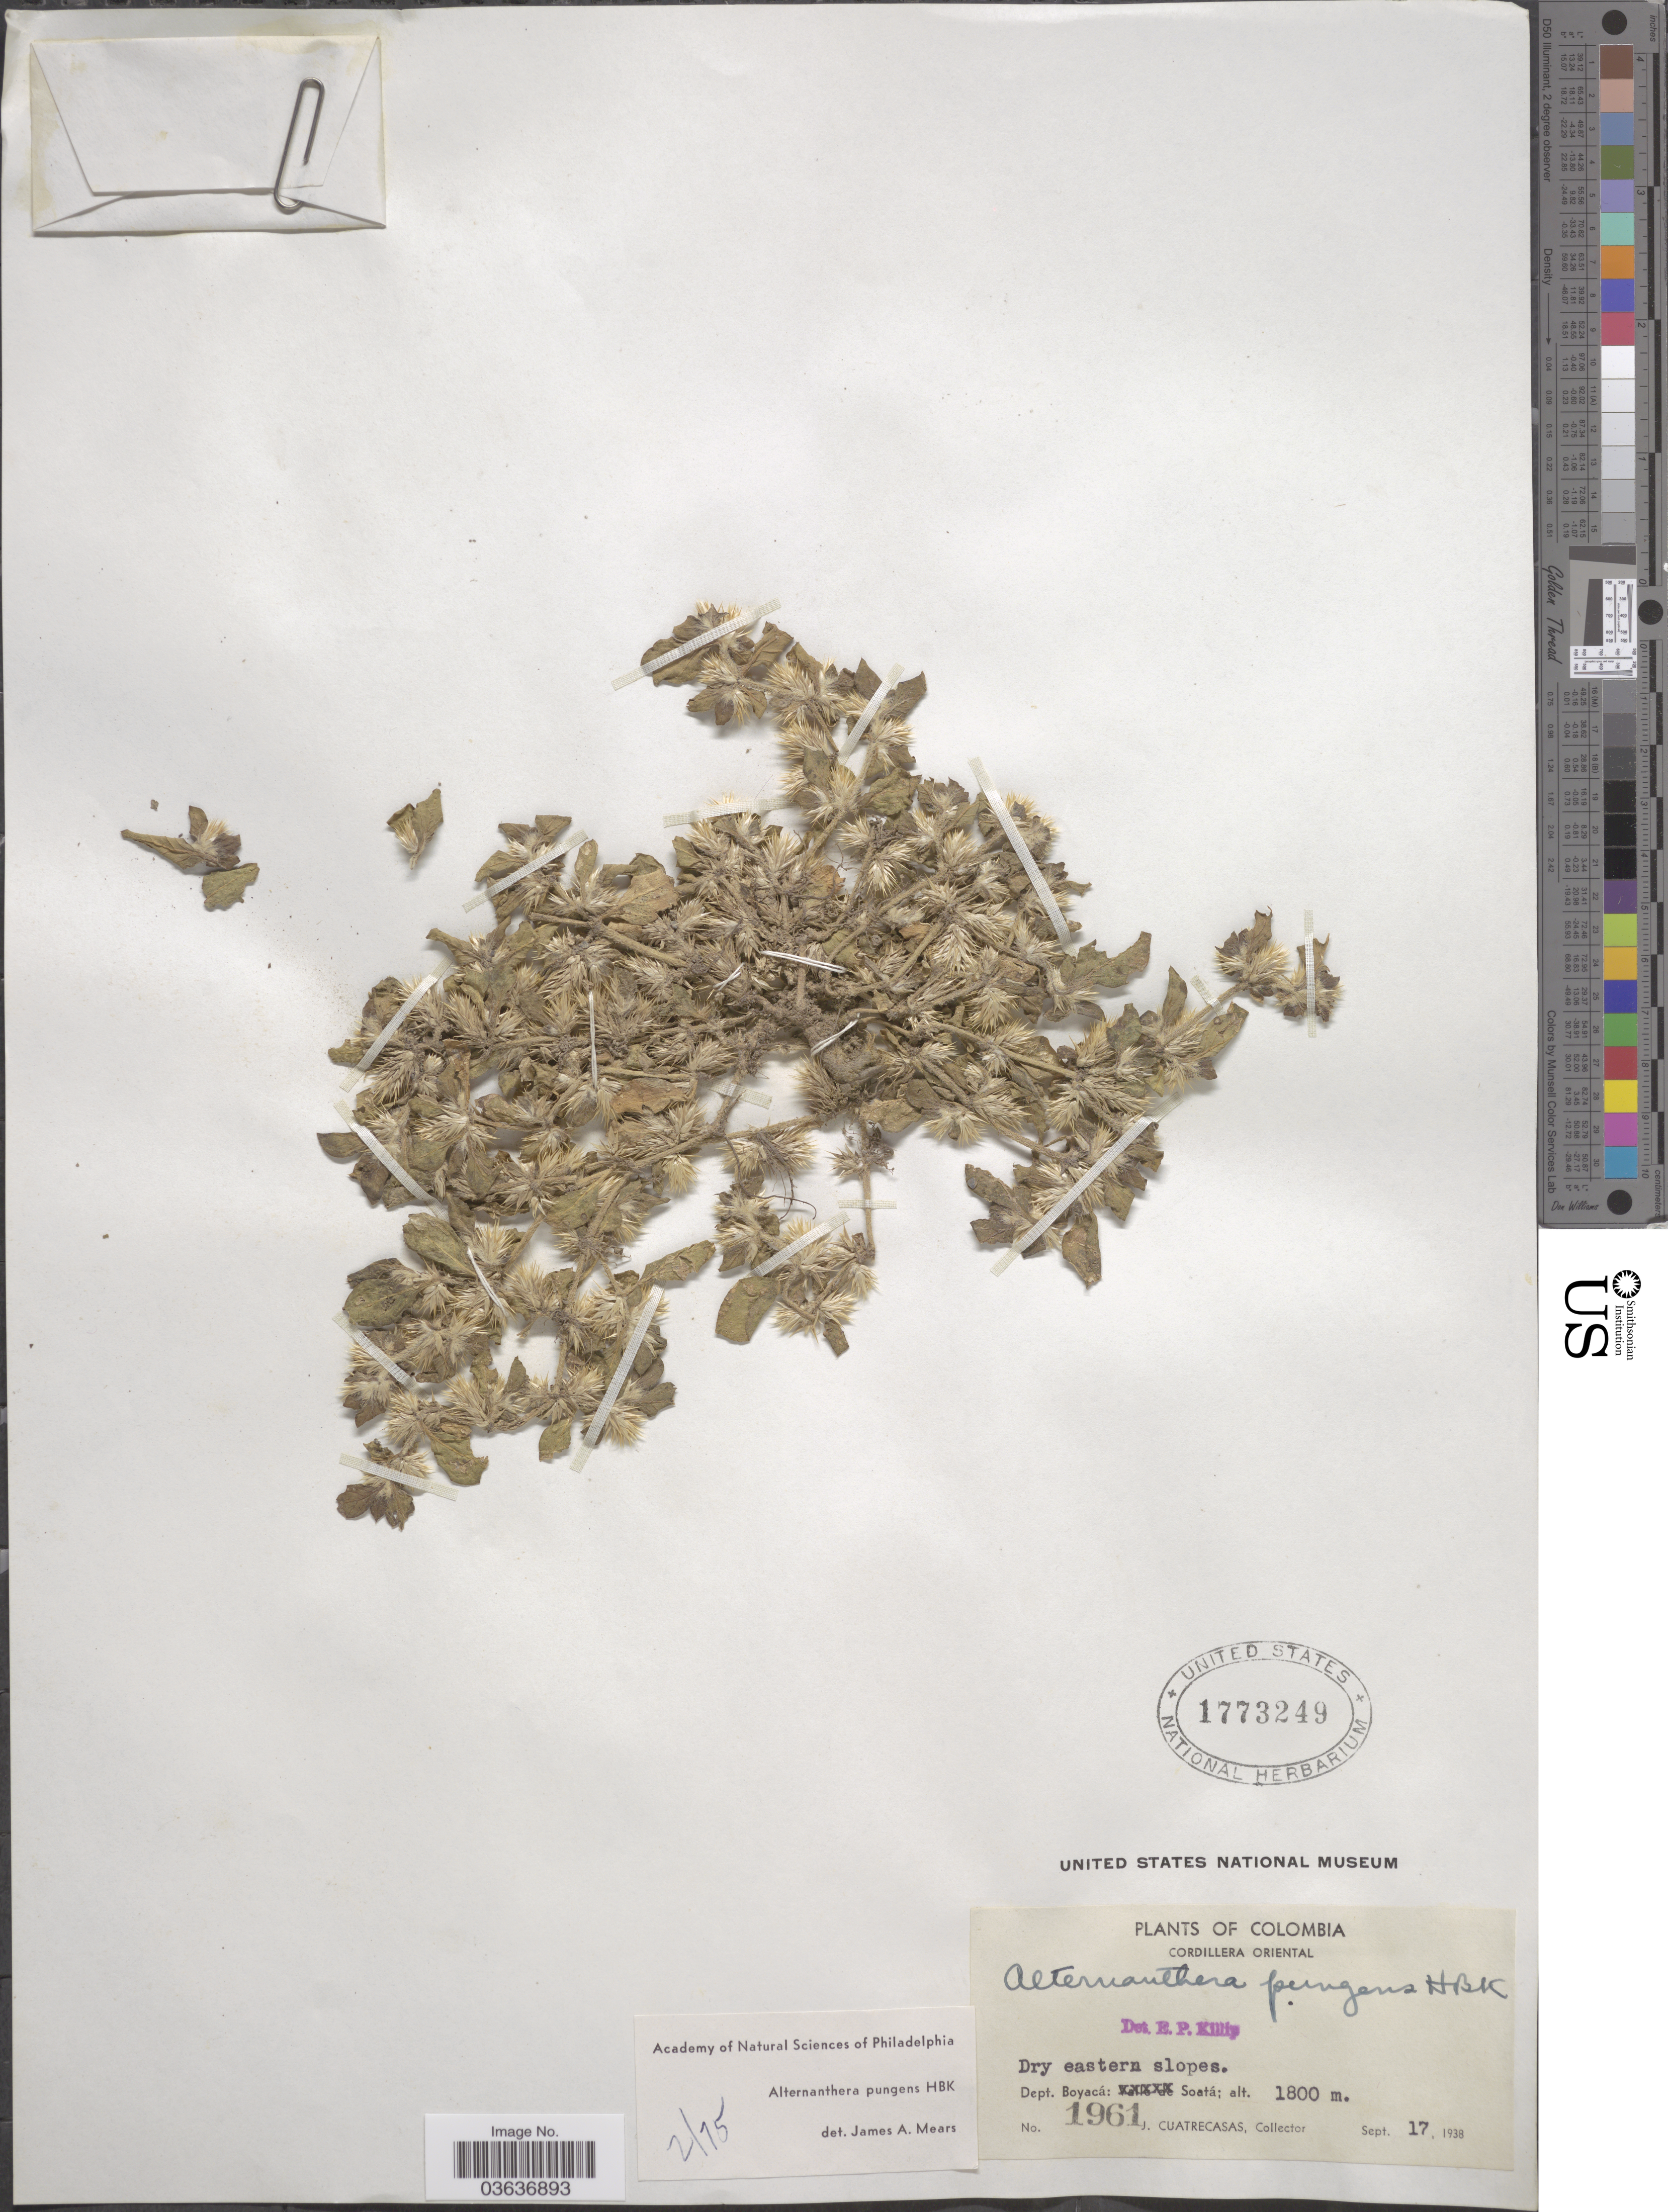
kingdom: Plantae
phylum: Tracheophyta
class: Magnoliopsida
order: Caryophyllales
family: Amaranthaceae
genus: Alternanthera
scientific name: Alternanthera pungens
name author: Kunth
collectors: J. Cuatrecasas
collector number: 1961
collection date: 1938-09-17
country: Colombia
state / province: Boyacá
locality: Cordillera Oriental. Dept. Boyacá: Soatá.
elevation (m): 1800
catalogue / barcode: US 1773249